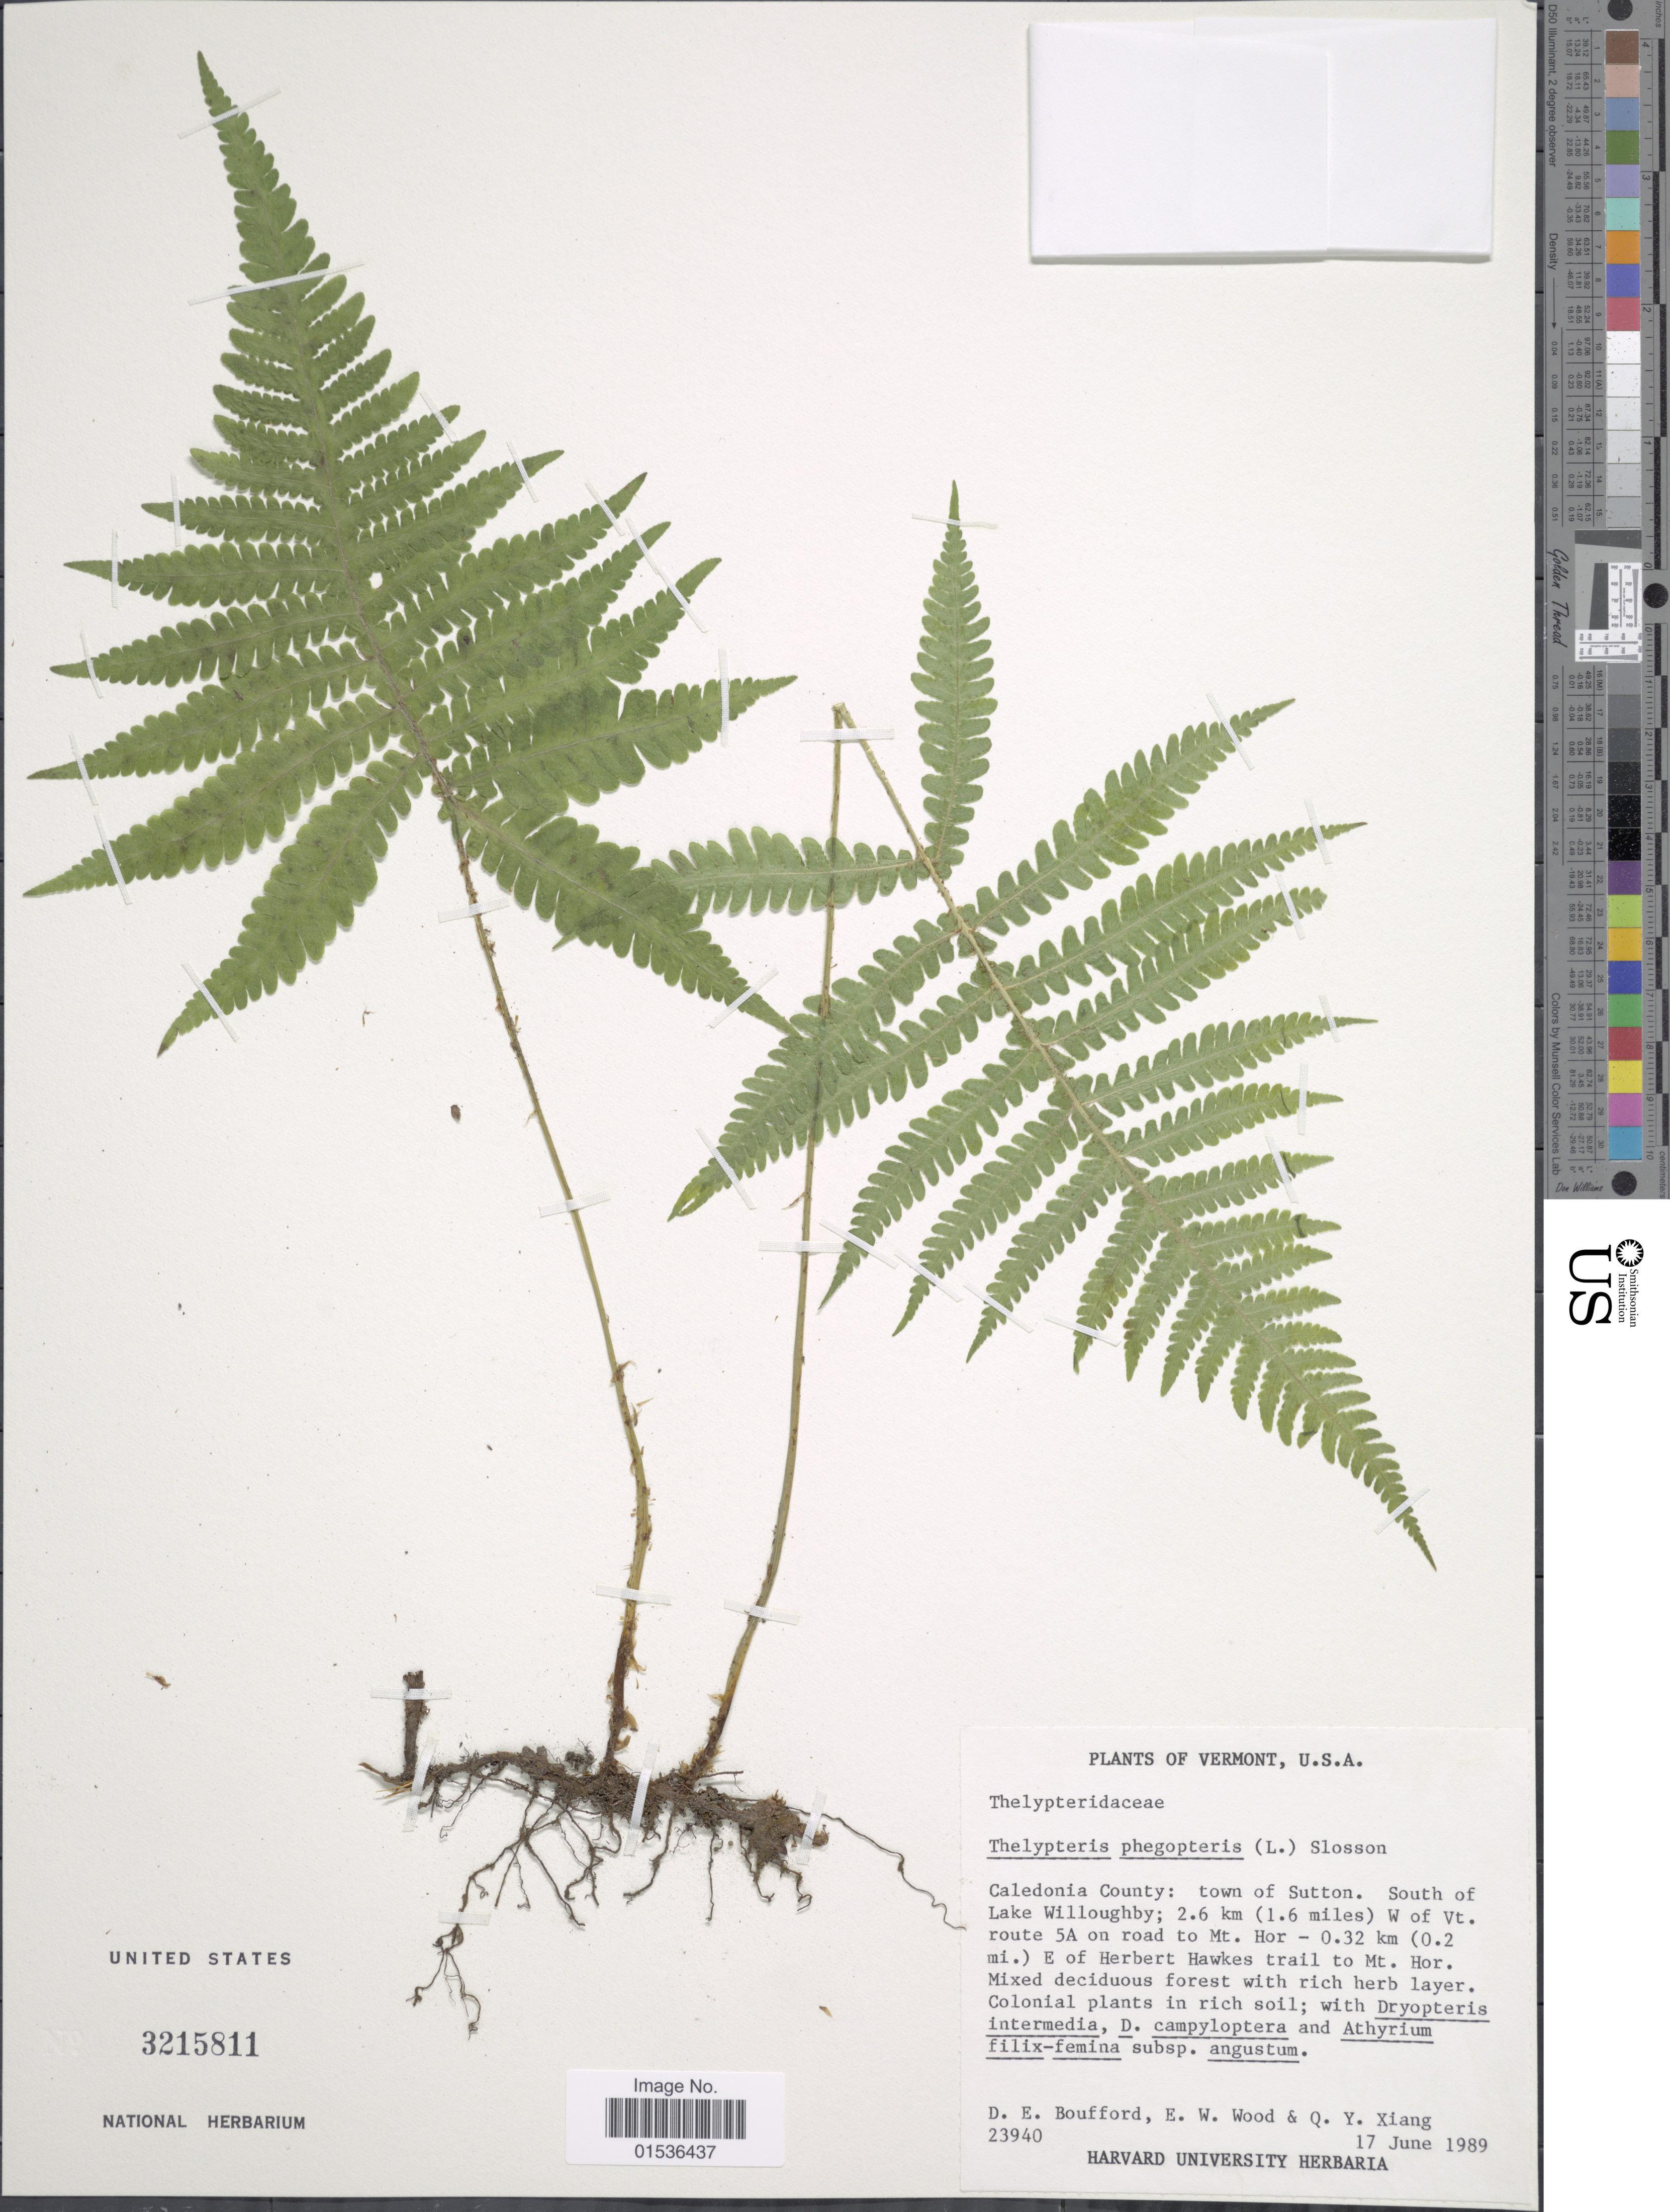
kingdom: Plantae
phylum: Tracheophyta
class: Polypodiopsida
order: Polypodiales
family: Thelypteridaceae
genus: Phegopteris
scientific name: Phegopteris hexagonoptera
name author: (Michx.) Fée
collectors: D. E. Boufford, E. Wood & Q. Xiang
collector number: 23940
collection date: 1989-06-17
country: United States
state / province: Vermont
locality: Vermont, U.S.A Caledonia County: town of Sutton. South of Lake Willoughby; 2.6 (1. 6 miles) W of Vt. rout 5A on road to Mt. Hor - 0.32 km (0.2 mi.) E of Herbert Hawkes trail to Mt. Hor.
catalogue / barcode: US 3215811